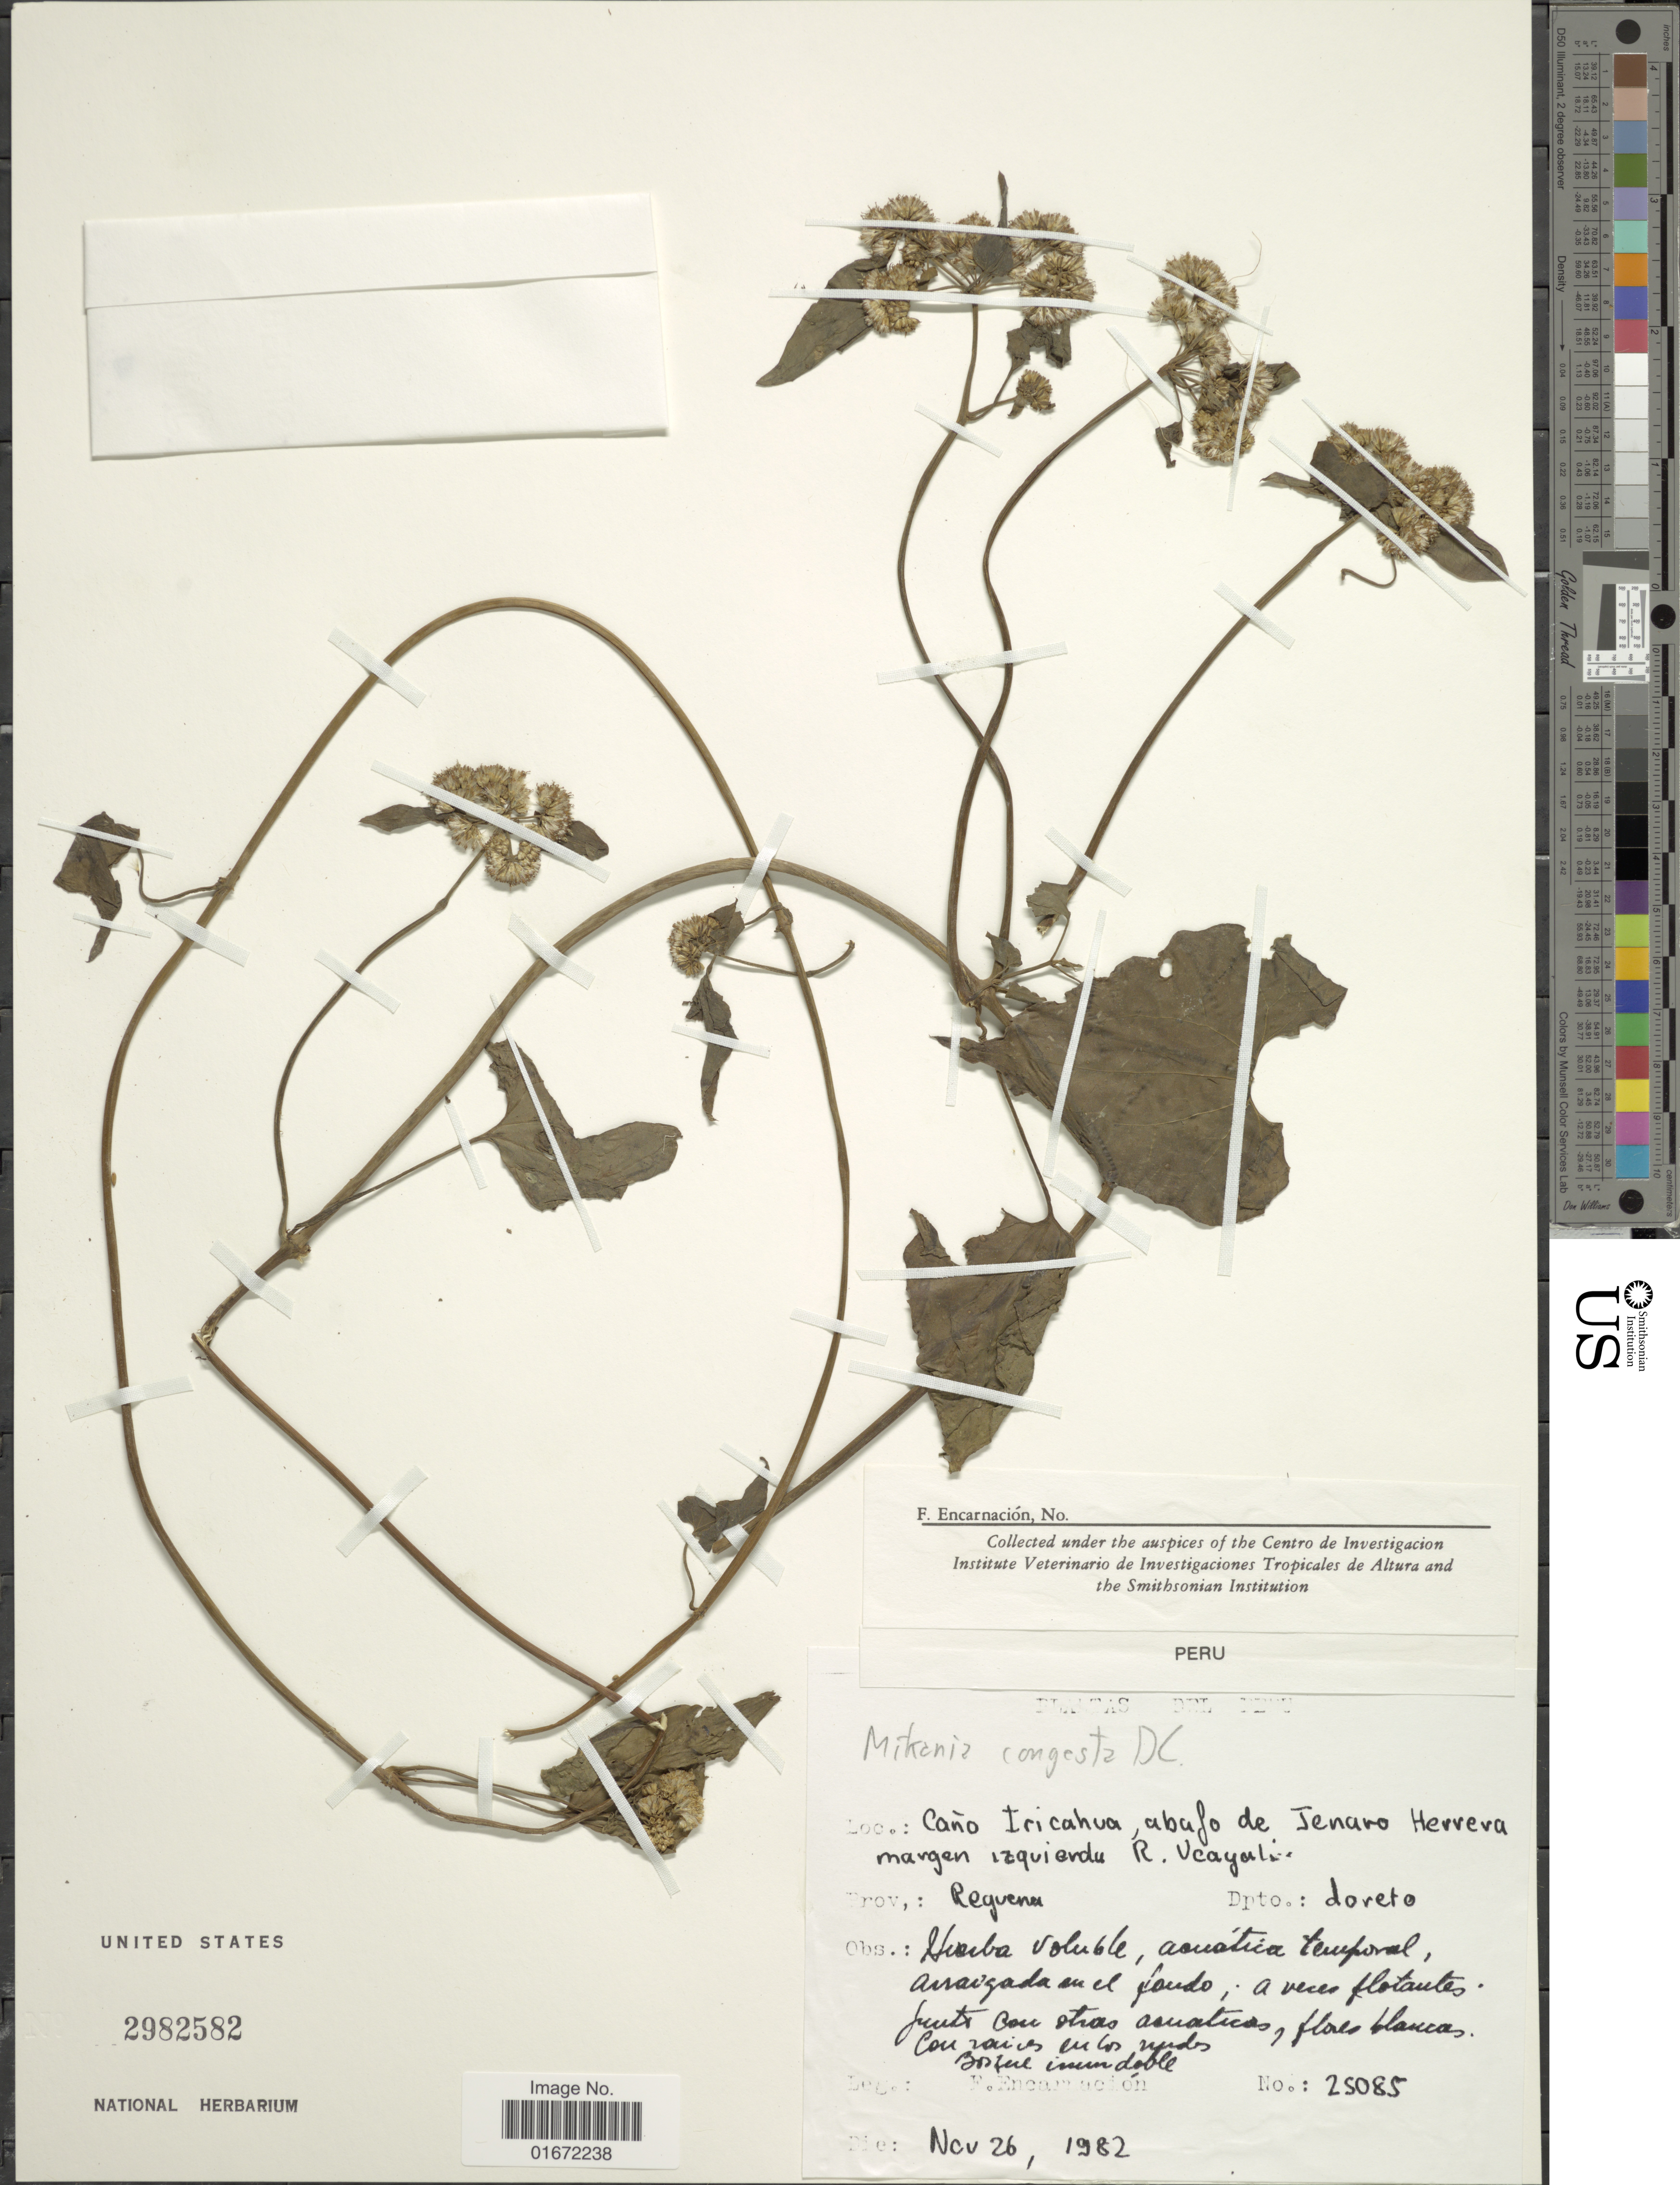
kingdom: Plantae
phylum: Tracheophyta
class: Magnoliopsida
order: Asterales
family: Asteraceae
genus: Mikania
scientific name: Mikania congesta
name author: DC.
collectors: F. Encarnación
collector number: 25085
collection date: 1982-11-26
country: Peru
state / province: Loreto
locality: Caño Iricahua, abajo de Jenaro Herrera margen izquierda R. Ucayali, Prov. Requena, Dpto. Loreto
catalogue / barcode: US 2982582